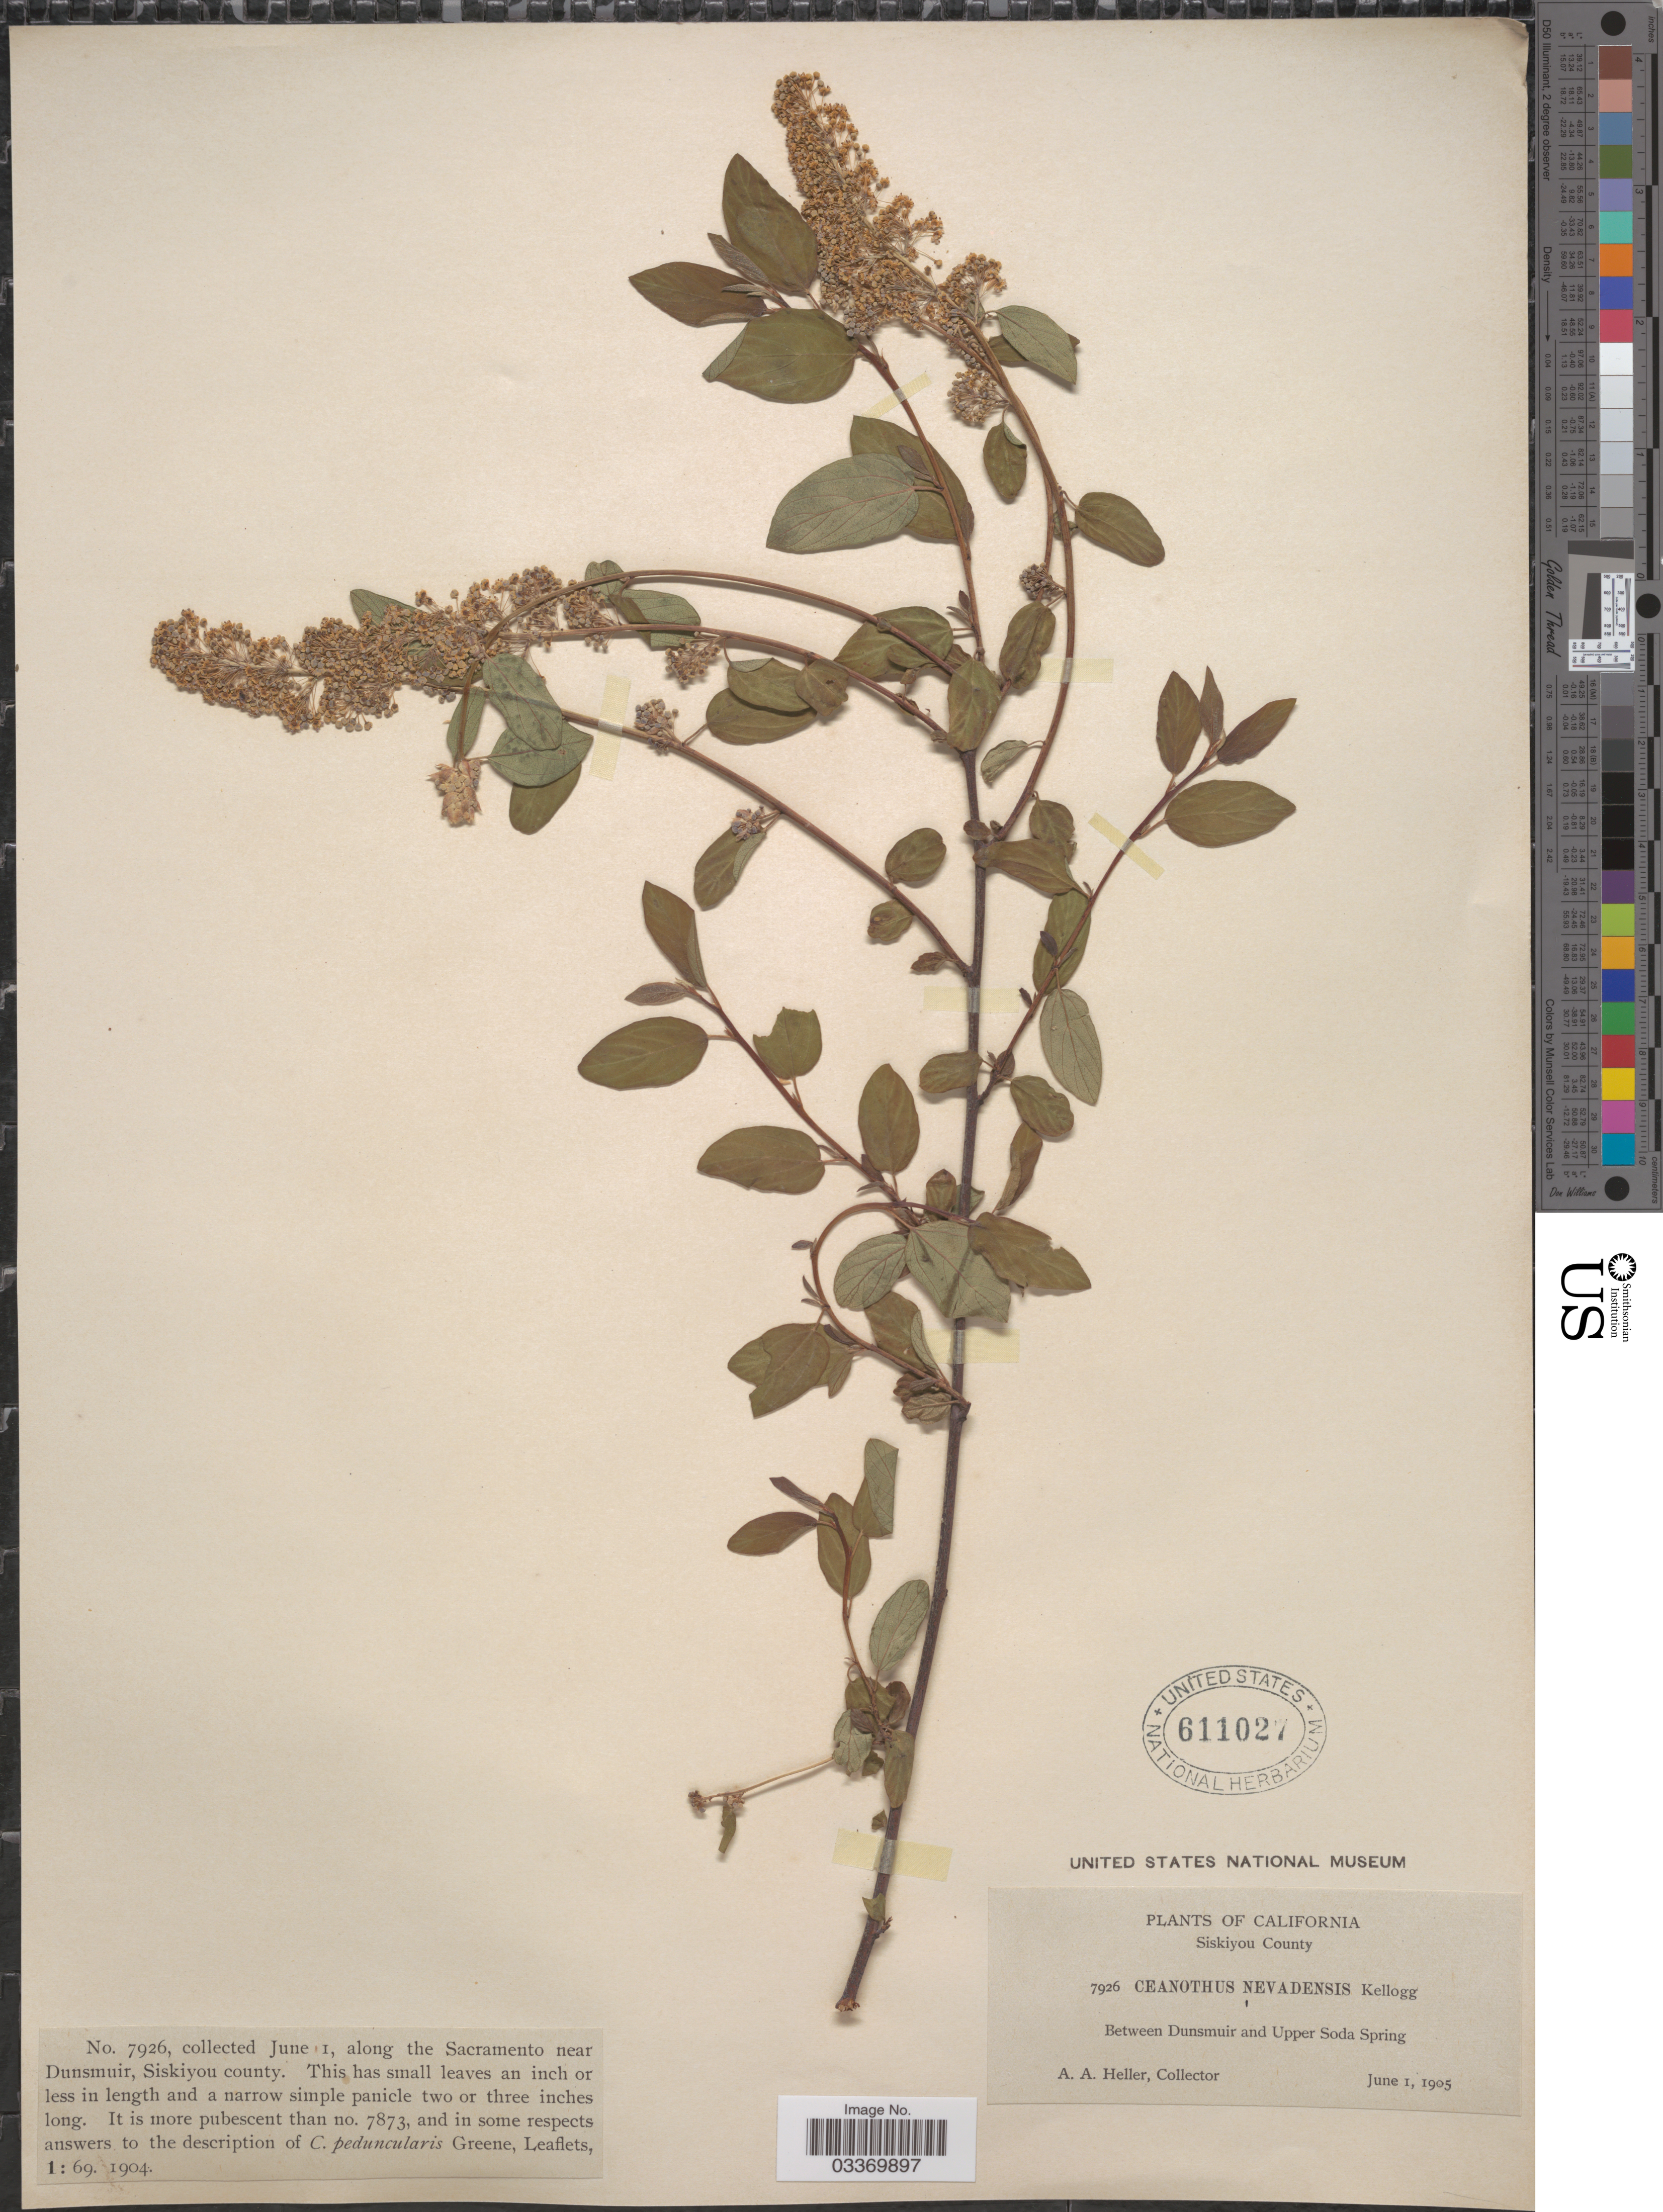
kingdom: Plantae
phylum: Tracheophyta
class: Magnoliopsida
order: Rosales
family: Rhamnaceae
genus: Ceanothus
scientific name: Ceanothus nevadensis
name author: Kellogg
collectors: A. A. Heller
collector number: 7926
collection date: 1905-06-01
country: United States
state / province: California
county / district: Siskiyou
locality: Siskiyou County. Along the Sacramento near Dunsmuir. Between Dunsmuir and Upper Soda Spring.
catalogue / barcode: US 611027